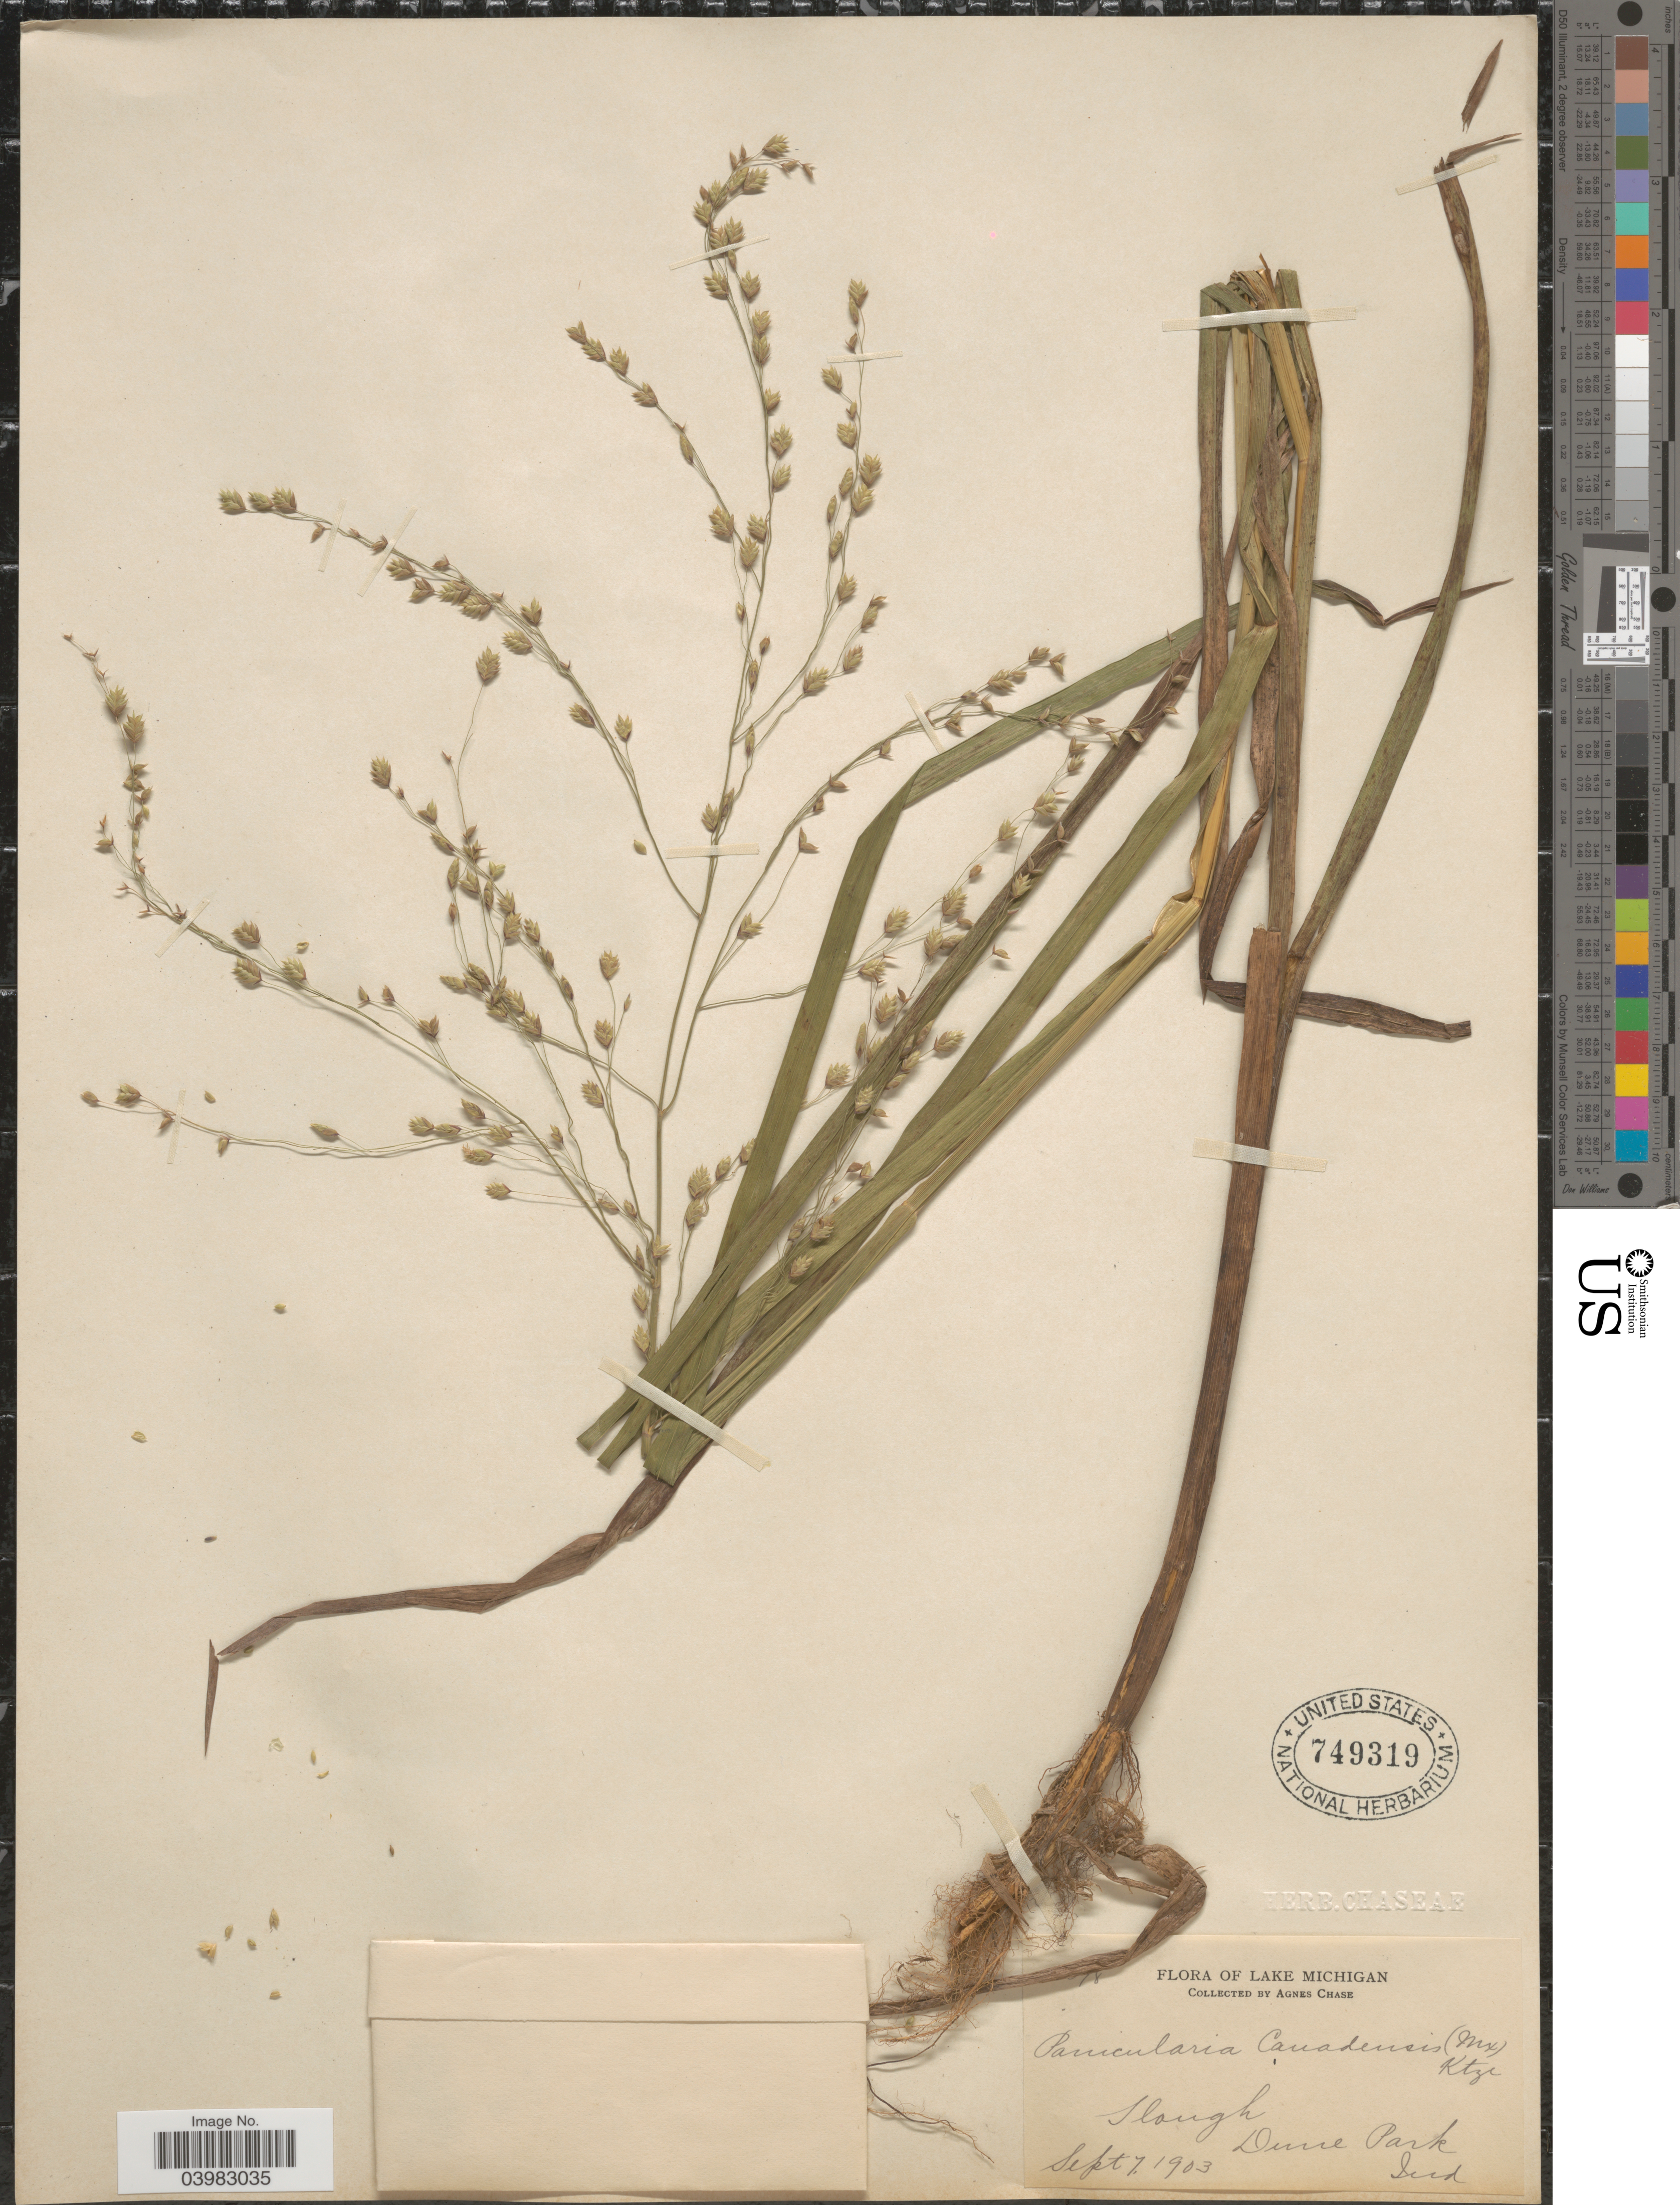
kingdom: Plantae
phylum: Tracheophyta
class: Liliopsida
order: Poales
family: Poaceae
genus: Glyceria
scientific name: Glyceria canadensis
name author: (Michx.) Trin.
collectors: A. Chase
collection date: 1903-09-07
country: United States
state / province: Indiana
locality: Lake Michigan. Slough Dune Park.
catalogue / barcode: US 749319